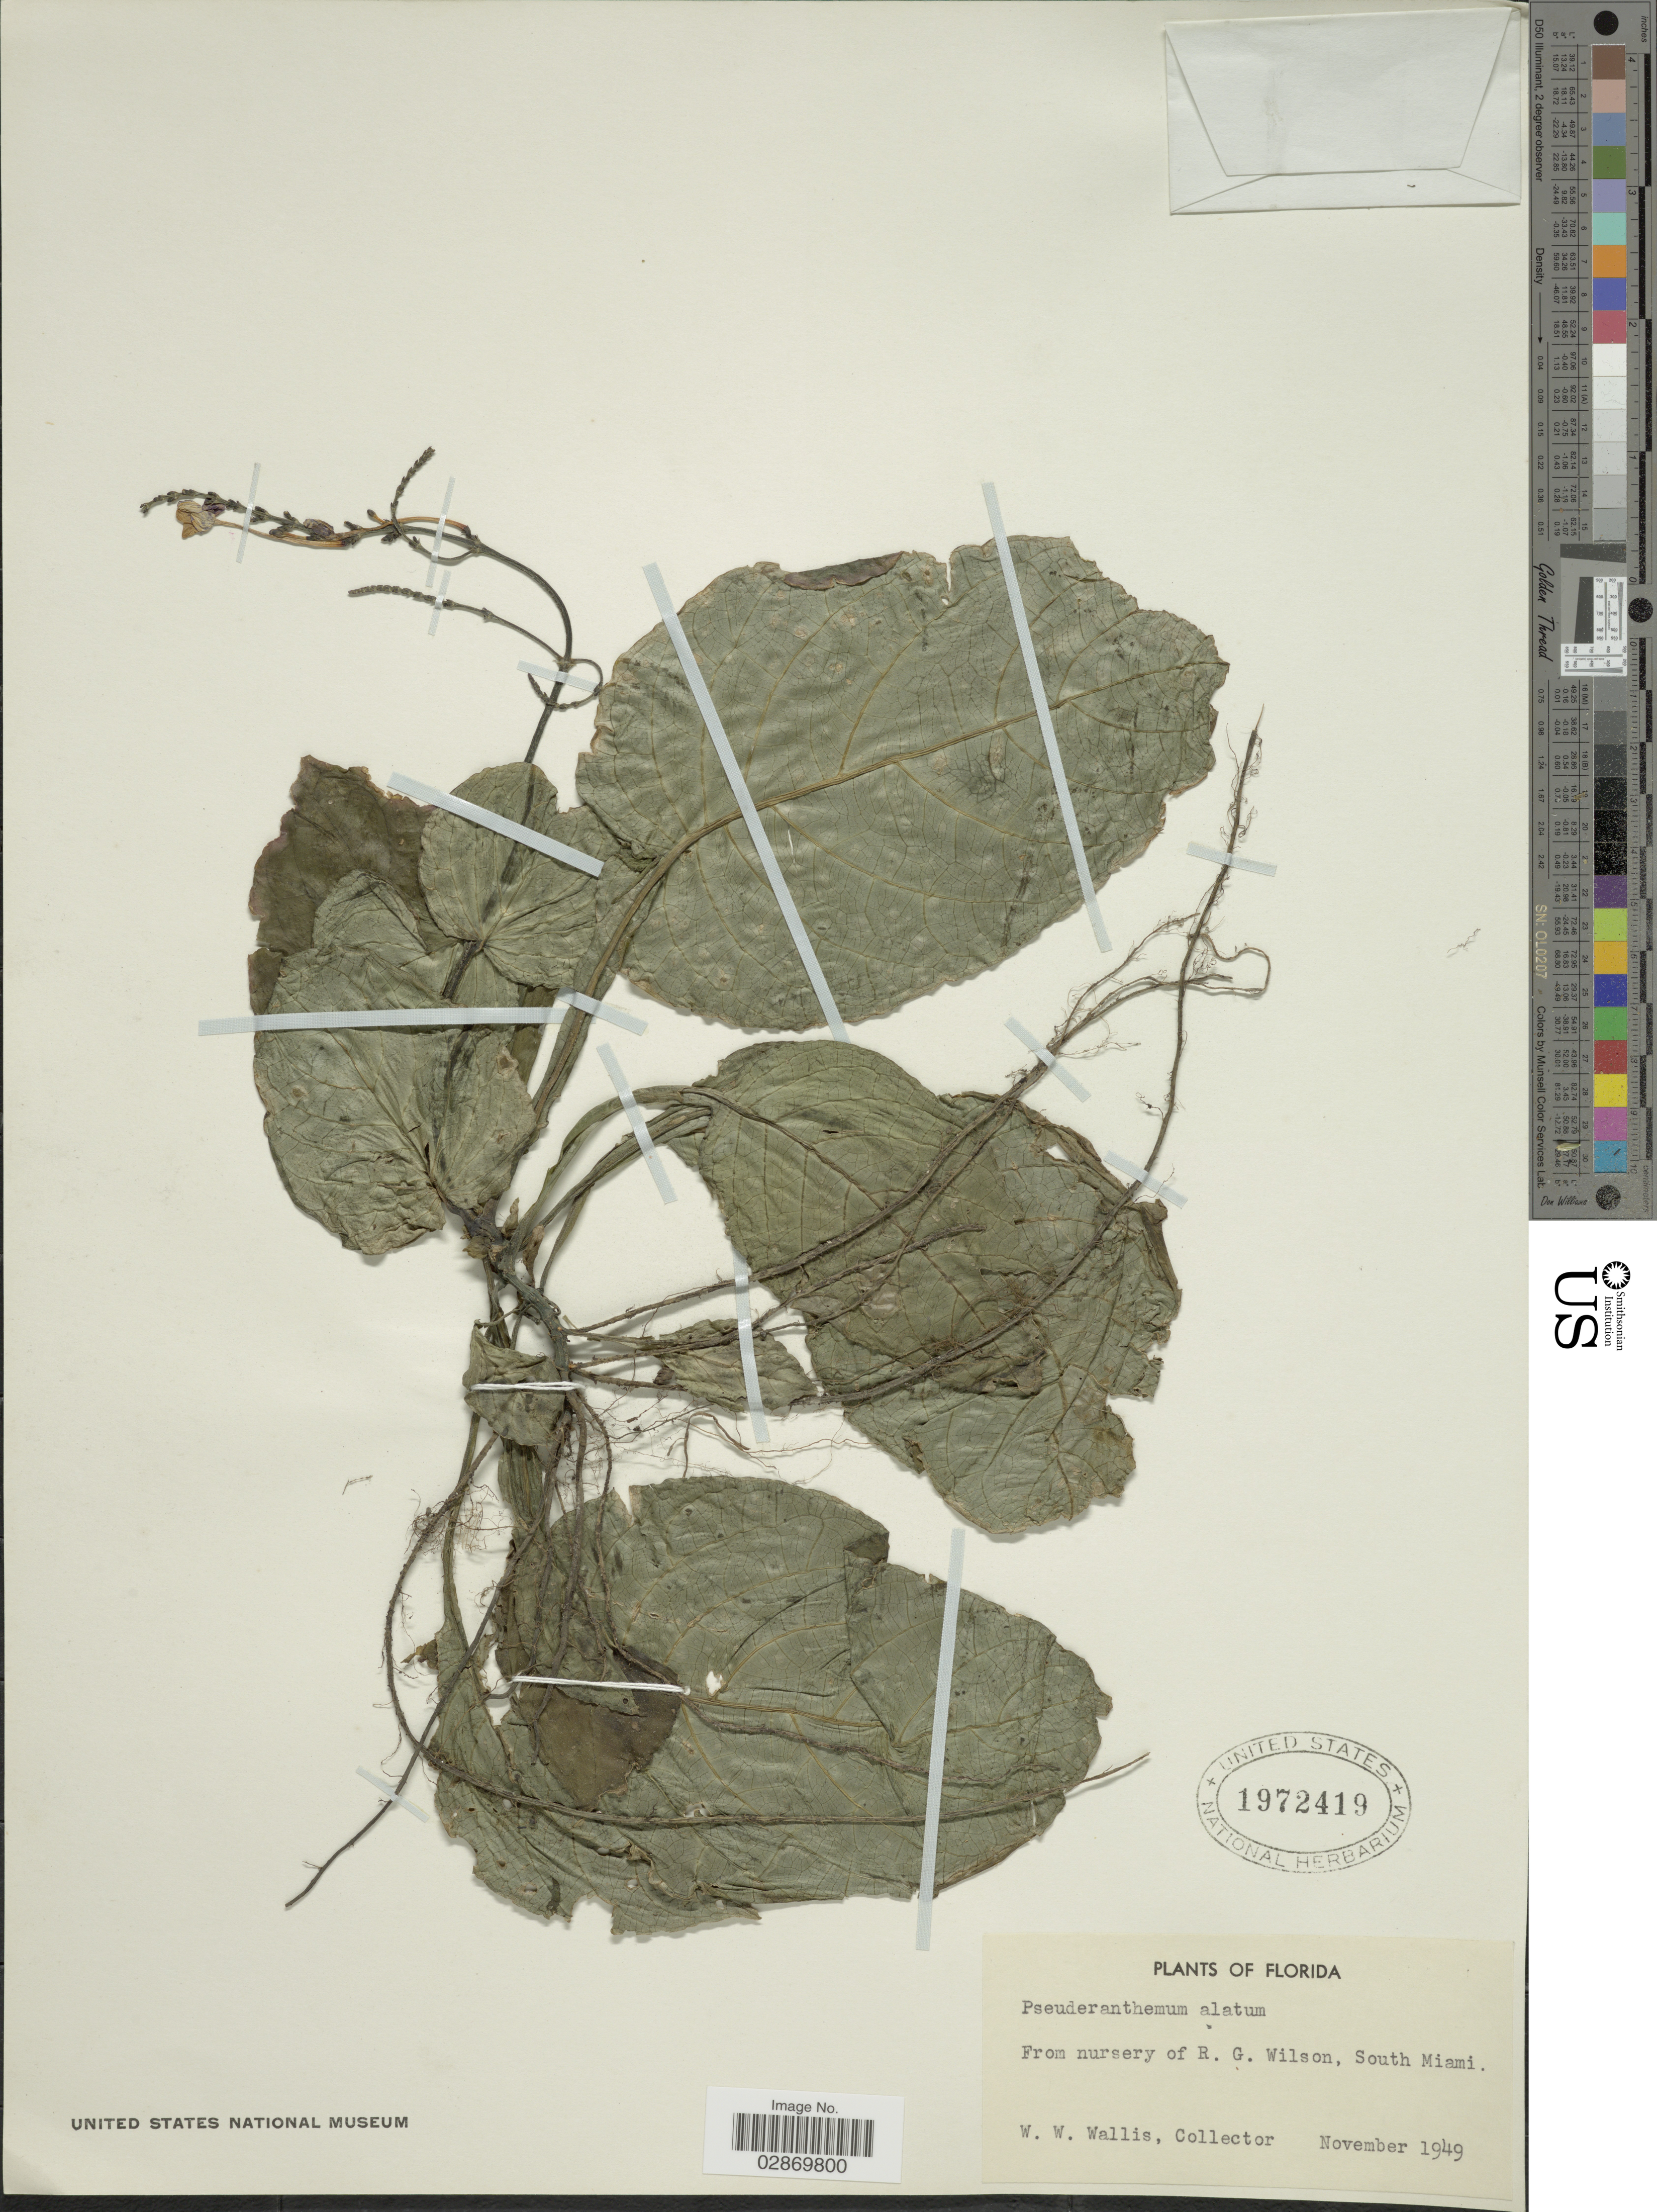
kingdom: Plantae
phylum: Tracheophyta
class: Magnoliopsida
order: Lamiales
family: Acanthaceae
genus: Pseuderanthemum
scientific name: Pseuderanthemum alatum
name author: (Nees) M.R. Almeida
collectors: W. Wallis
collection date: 1949-11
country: United States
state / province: Florida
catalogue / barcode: US 1972419